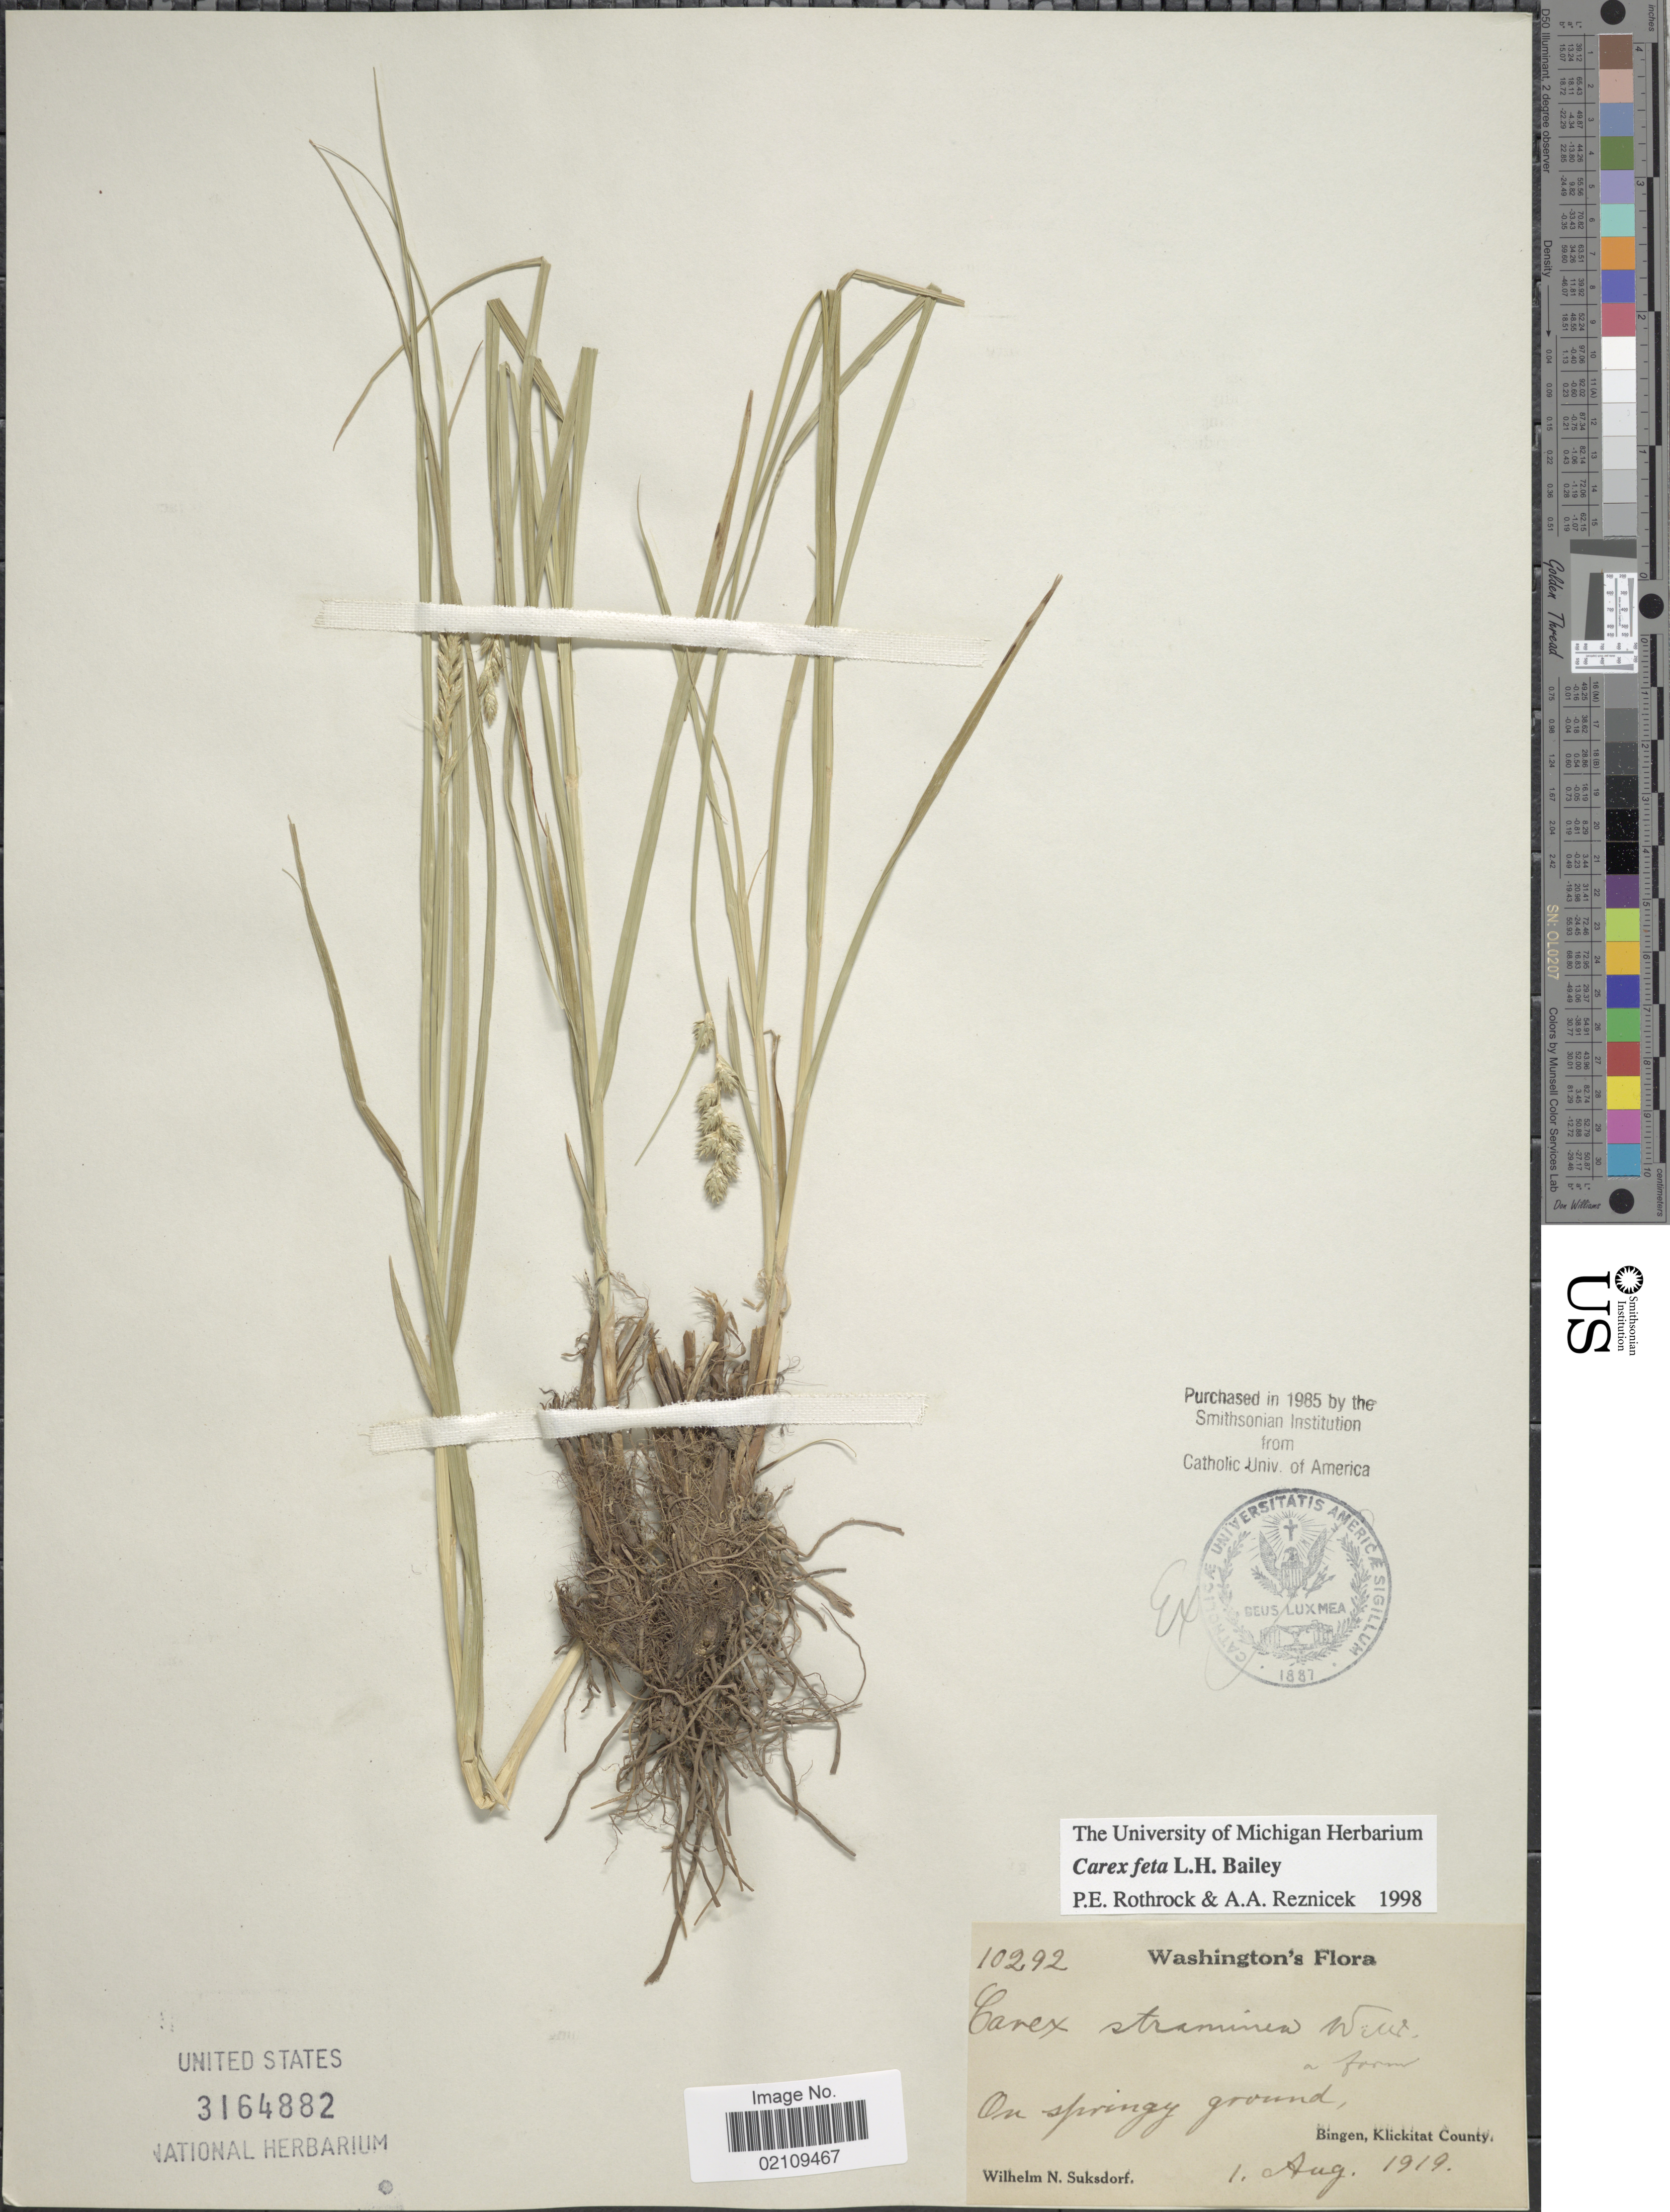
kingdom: Plantae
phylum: Tracheophyta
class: Liliopsida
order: Poales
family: Cyperaceae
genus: Carex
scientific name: Carex feta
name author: L.H. Bailey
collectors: W. N. Suksdorf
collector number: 10292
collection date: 1919-08-01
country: United States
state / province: Washington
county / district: Klickitat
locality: On springy ground, Bingen, Klickitat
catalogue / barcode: US 3164882